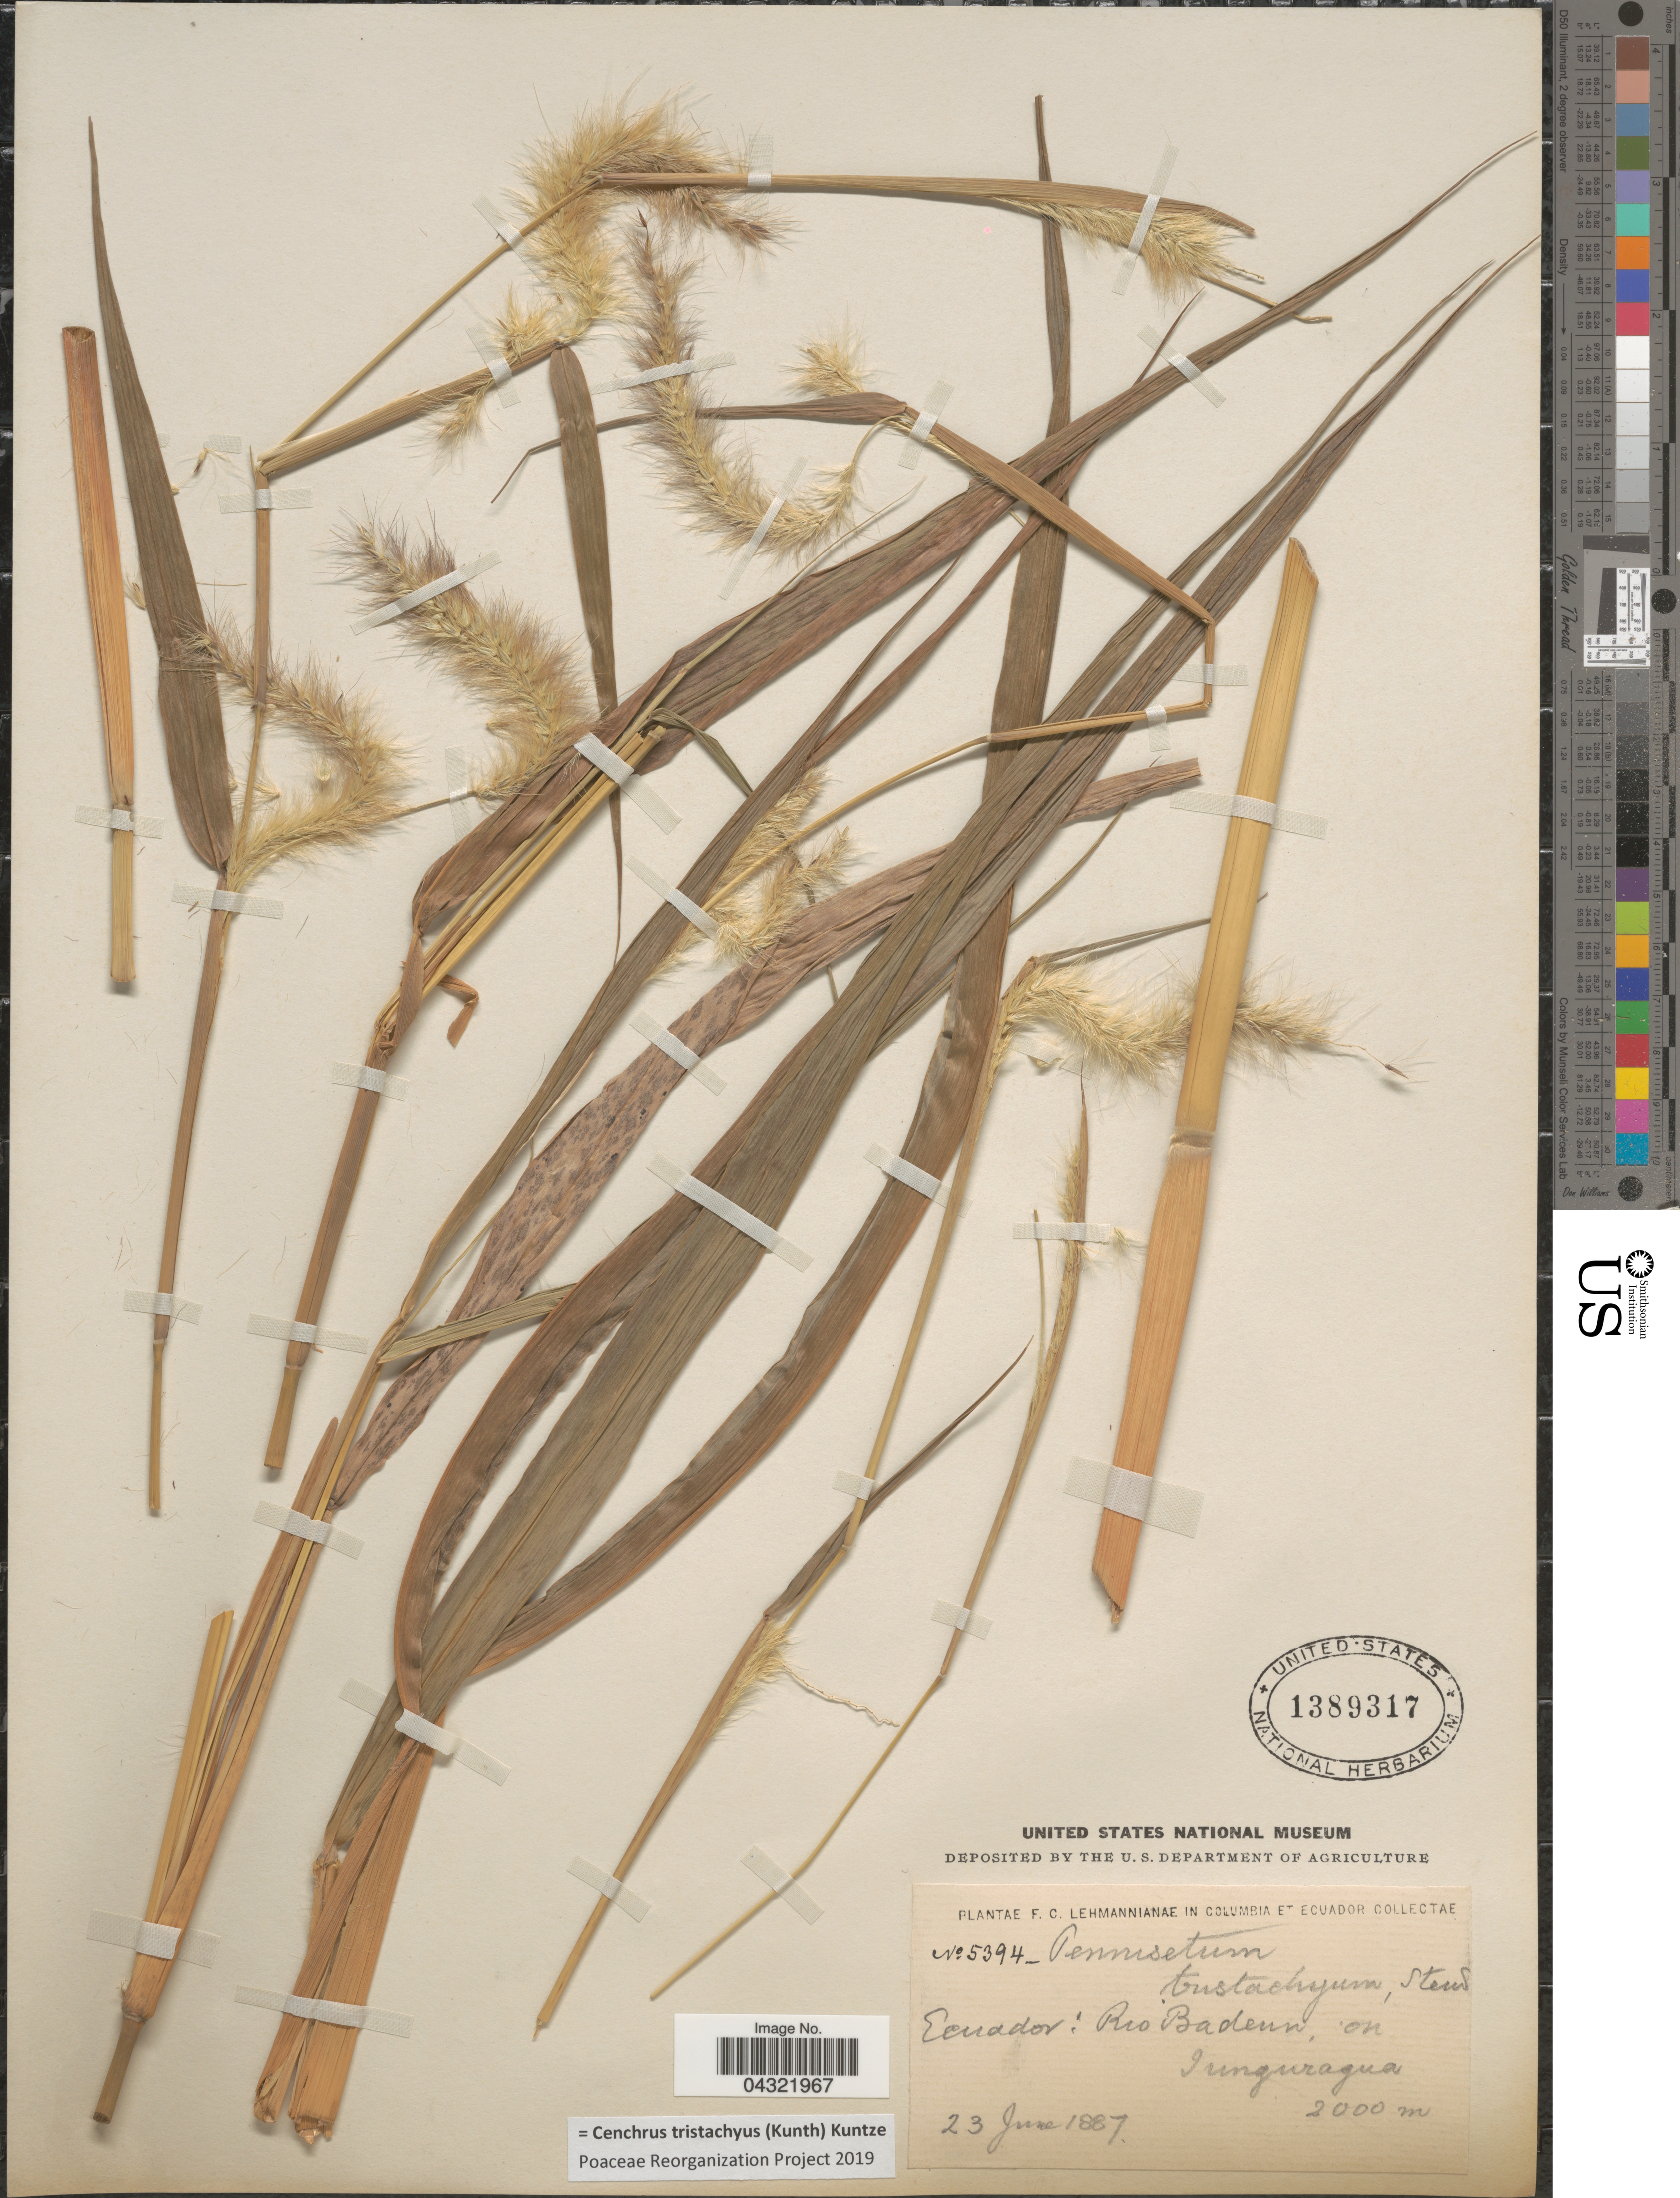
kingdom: Plantae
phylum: Tracheophyta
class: Liliopsida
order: Poales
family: Poaceae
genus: Cenchrus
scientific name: Cenchrus tristachyus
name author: (Kunth) Kuntze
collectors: F. C. Lehmann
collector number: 5394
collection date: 1887-06-23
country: Ecuador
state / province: Tungurahua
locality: Rio Badeun, on Tunguragua.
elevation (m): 2000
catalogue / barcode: US 1389317